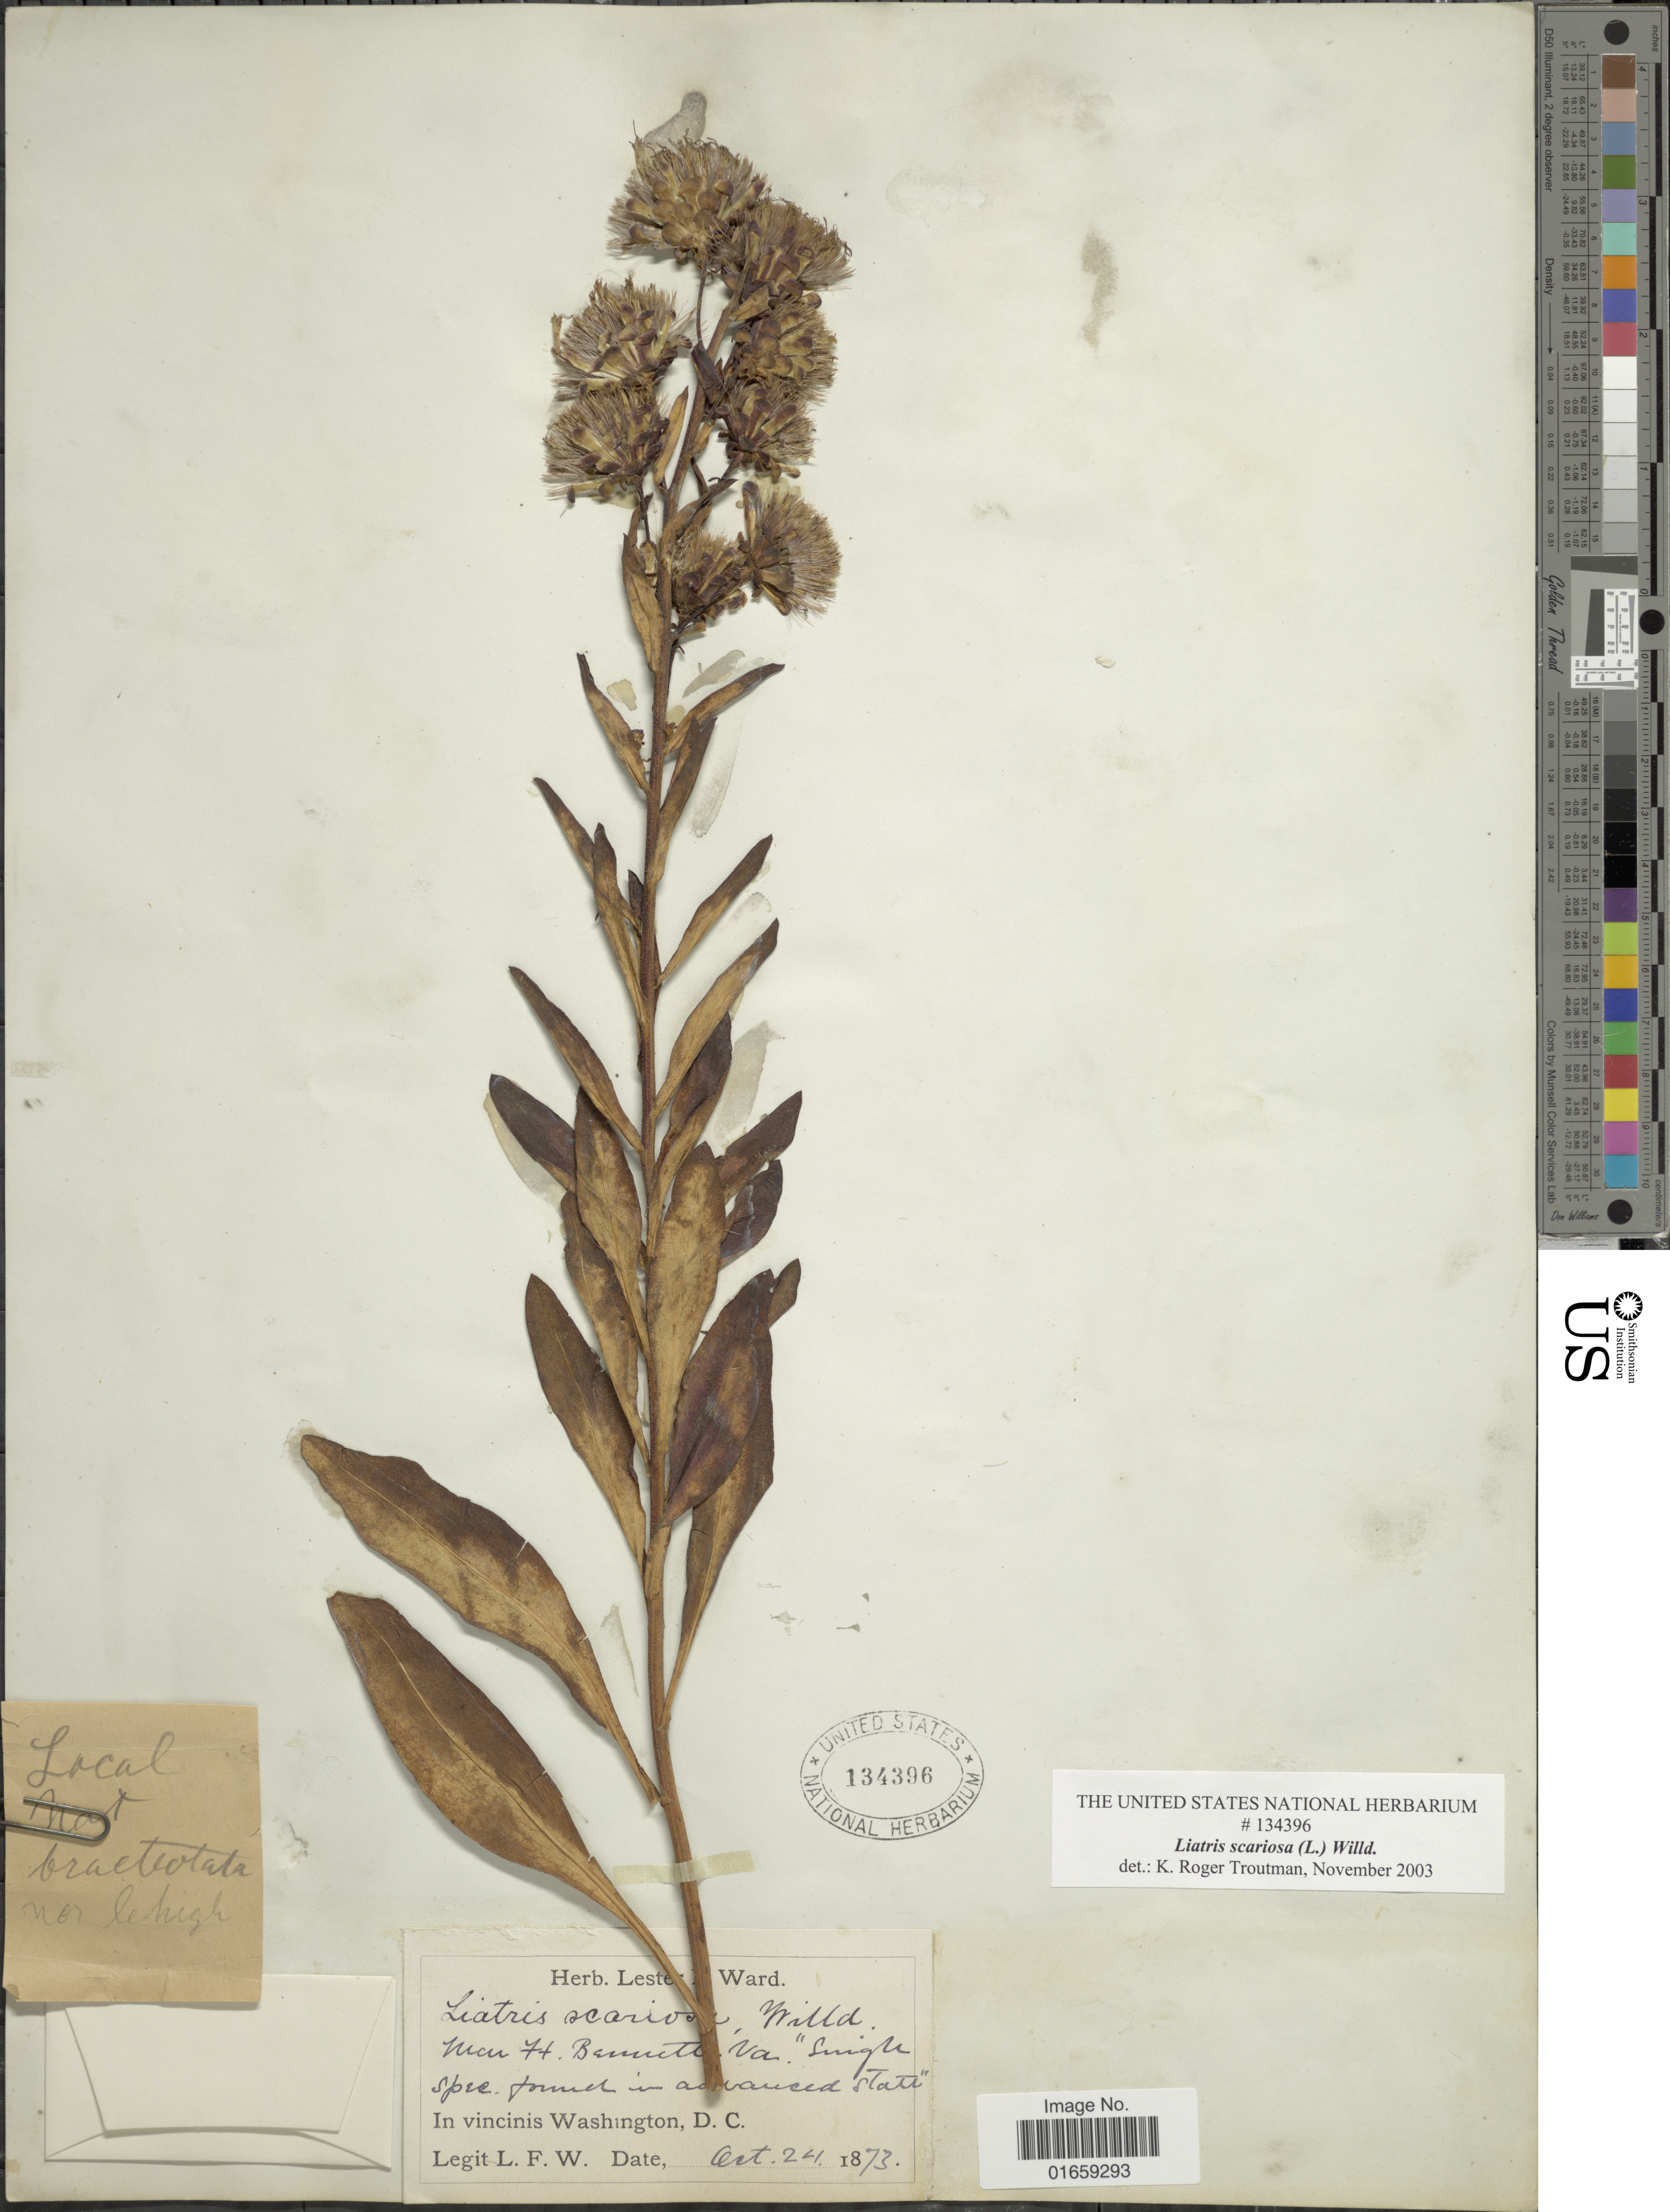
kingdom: Plantae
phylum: Tracheophyta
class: Magnoliopsida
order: Asterales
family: Asteraceae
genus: Liatris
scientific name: Liatris scariosa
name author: (L.) Willd.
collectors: L. F. Ward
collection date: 1873-10-24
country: United States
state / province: Virginia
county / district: Arlington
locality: Near Ft. Bennett VA, In vincinis Washington, D. C.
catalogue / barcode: US 134396